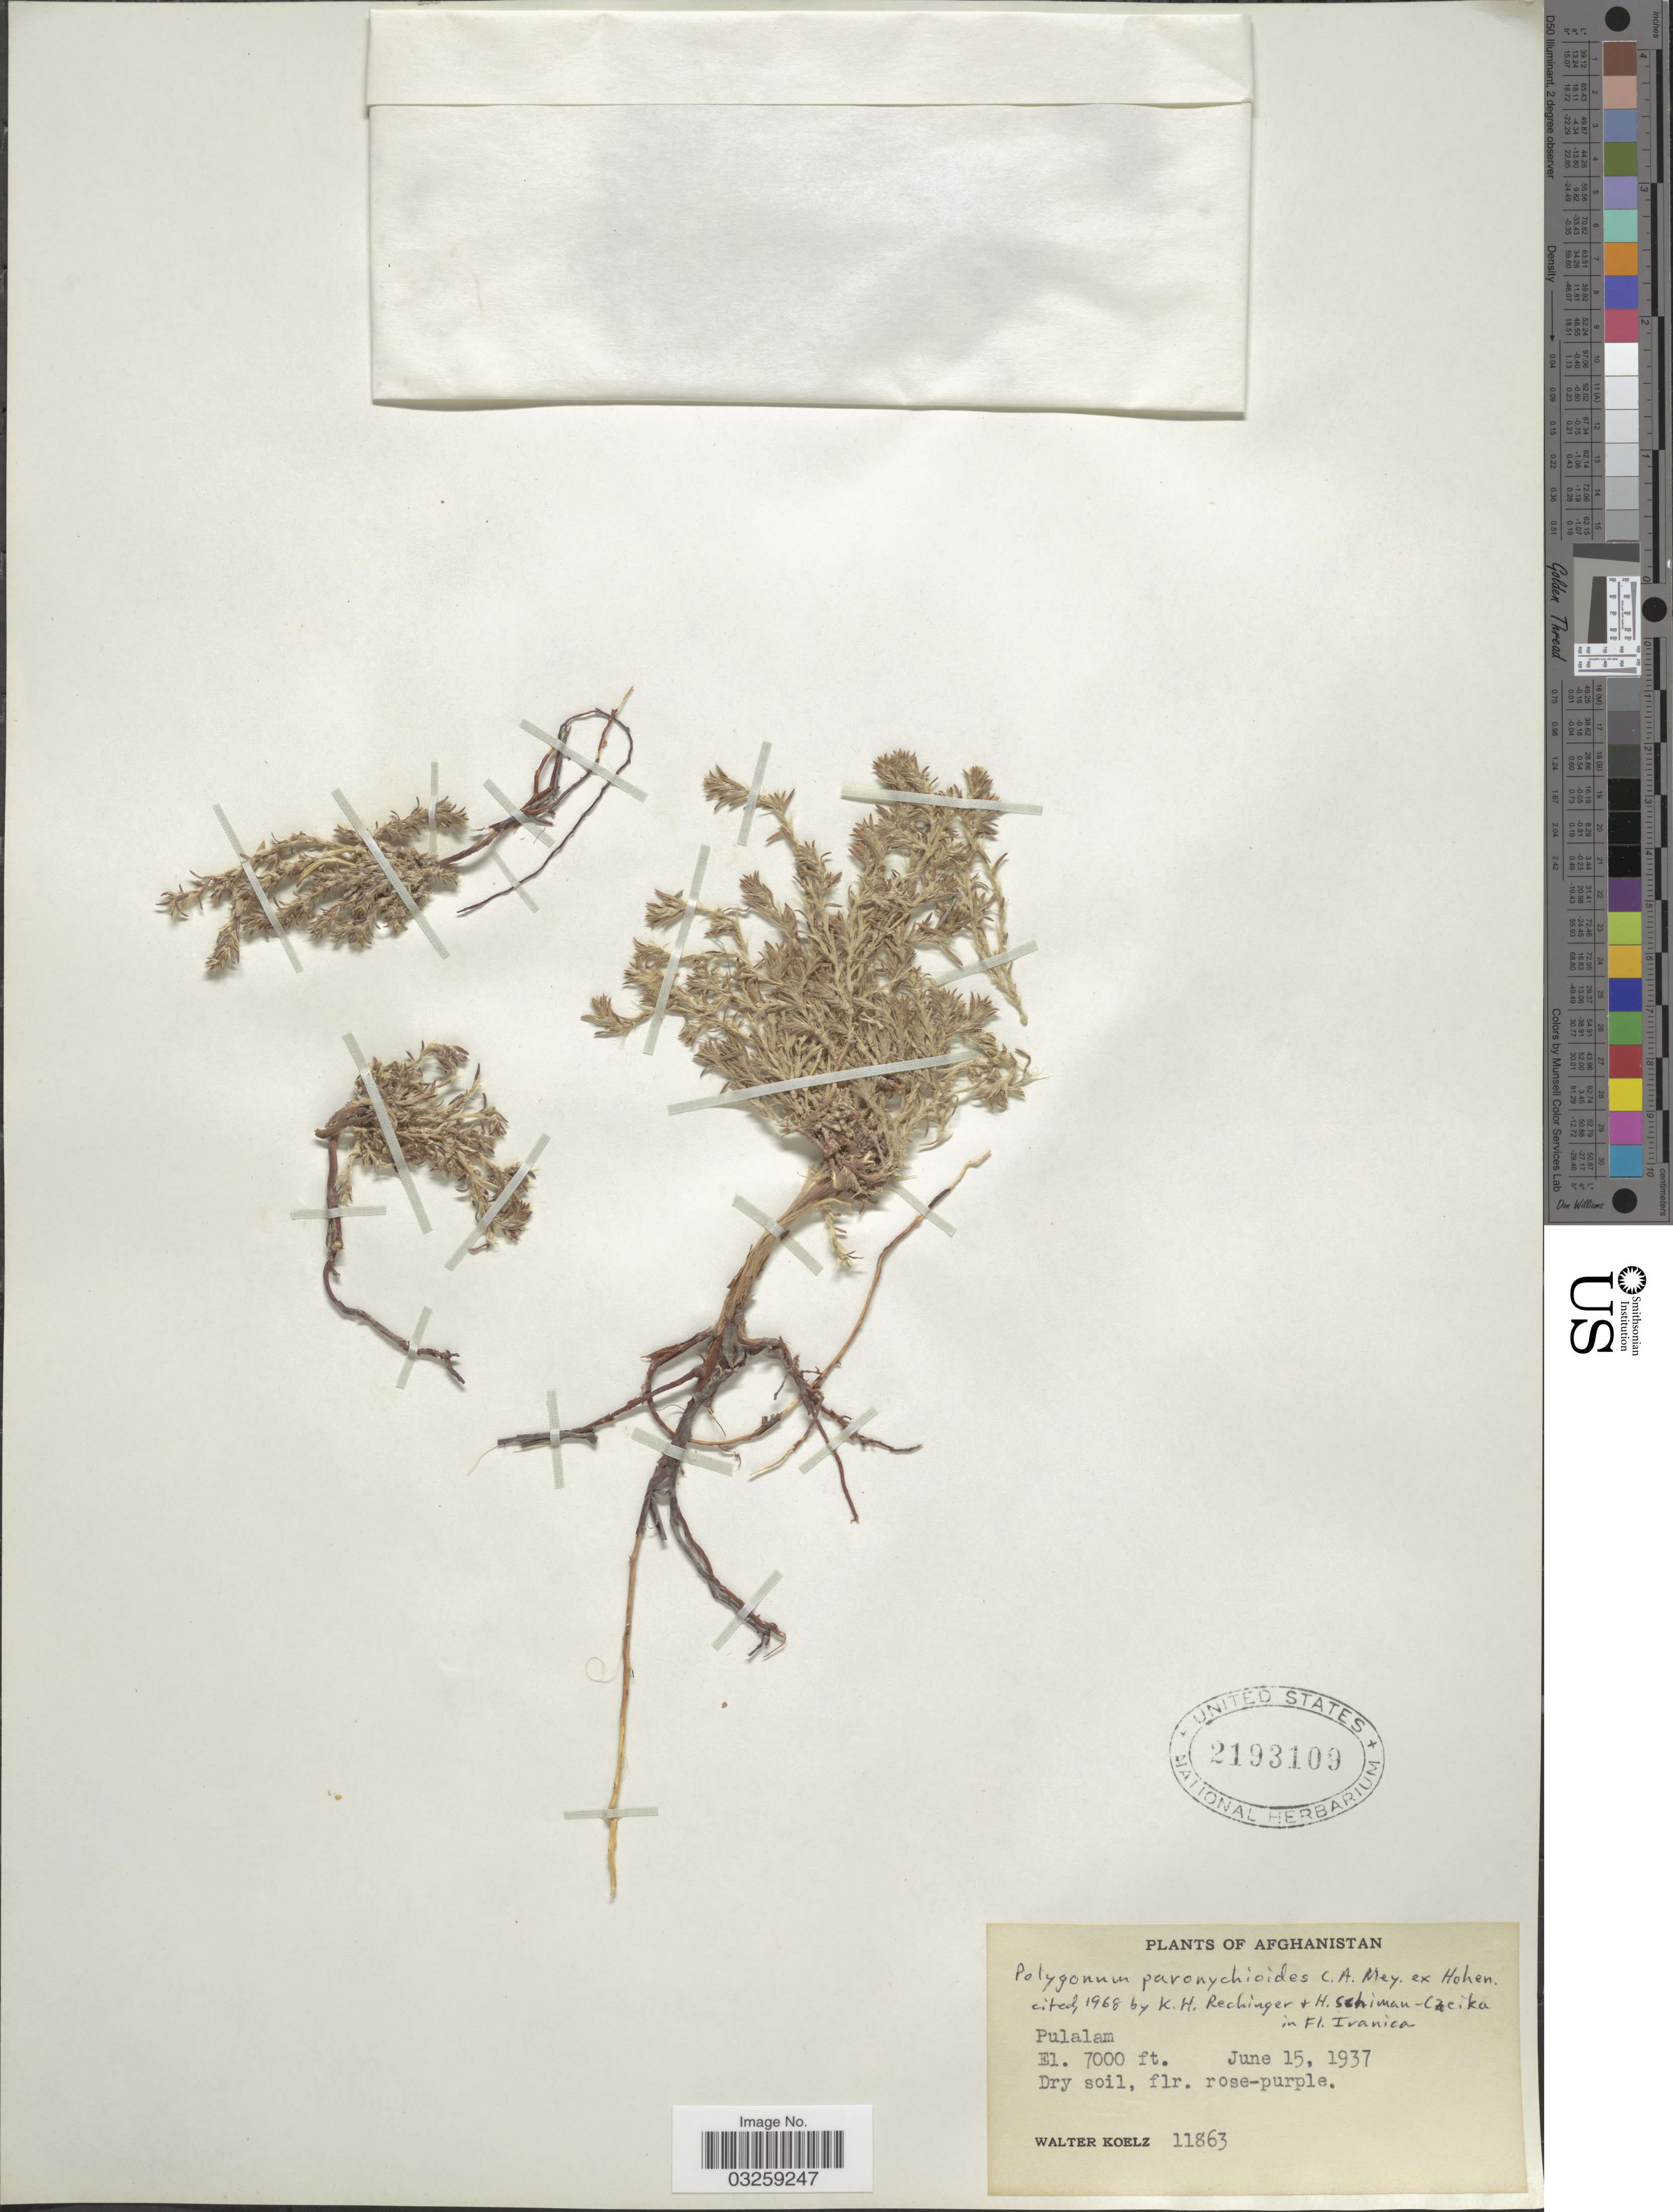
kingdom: Plantae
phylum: Tracheophyta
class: Magnoliopsida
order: Caryophyllales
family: Polygonaceae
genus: Polygonum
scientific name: Polygonum paronychioides Small, nom. illeg.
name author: Small ex Rydb.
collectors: W. N. Koelz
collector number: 11863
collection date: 1937-06-15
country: Afghanistan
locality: Pulalam.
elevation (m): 2134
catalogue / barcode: US 2193109